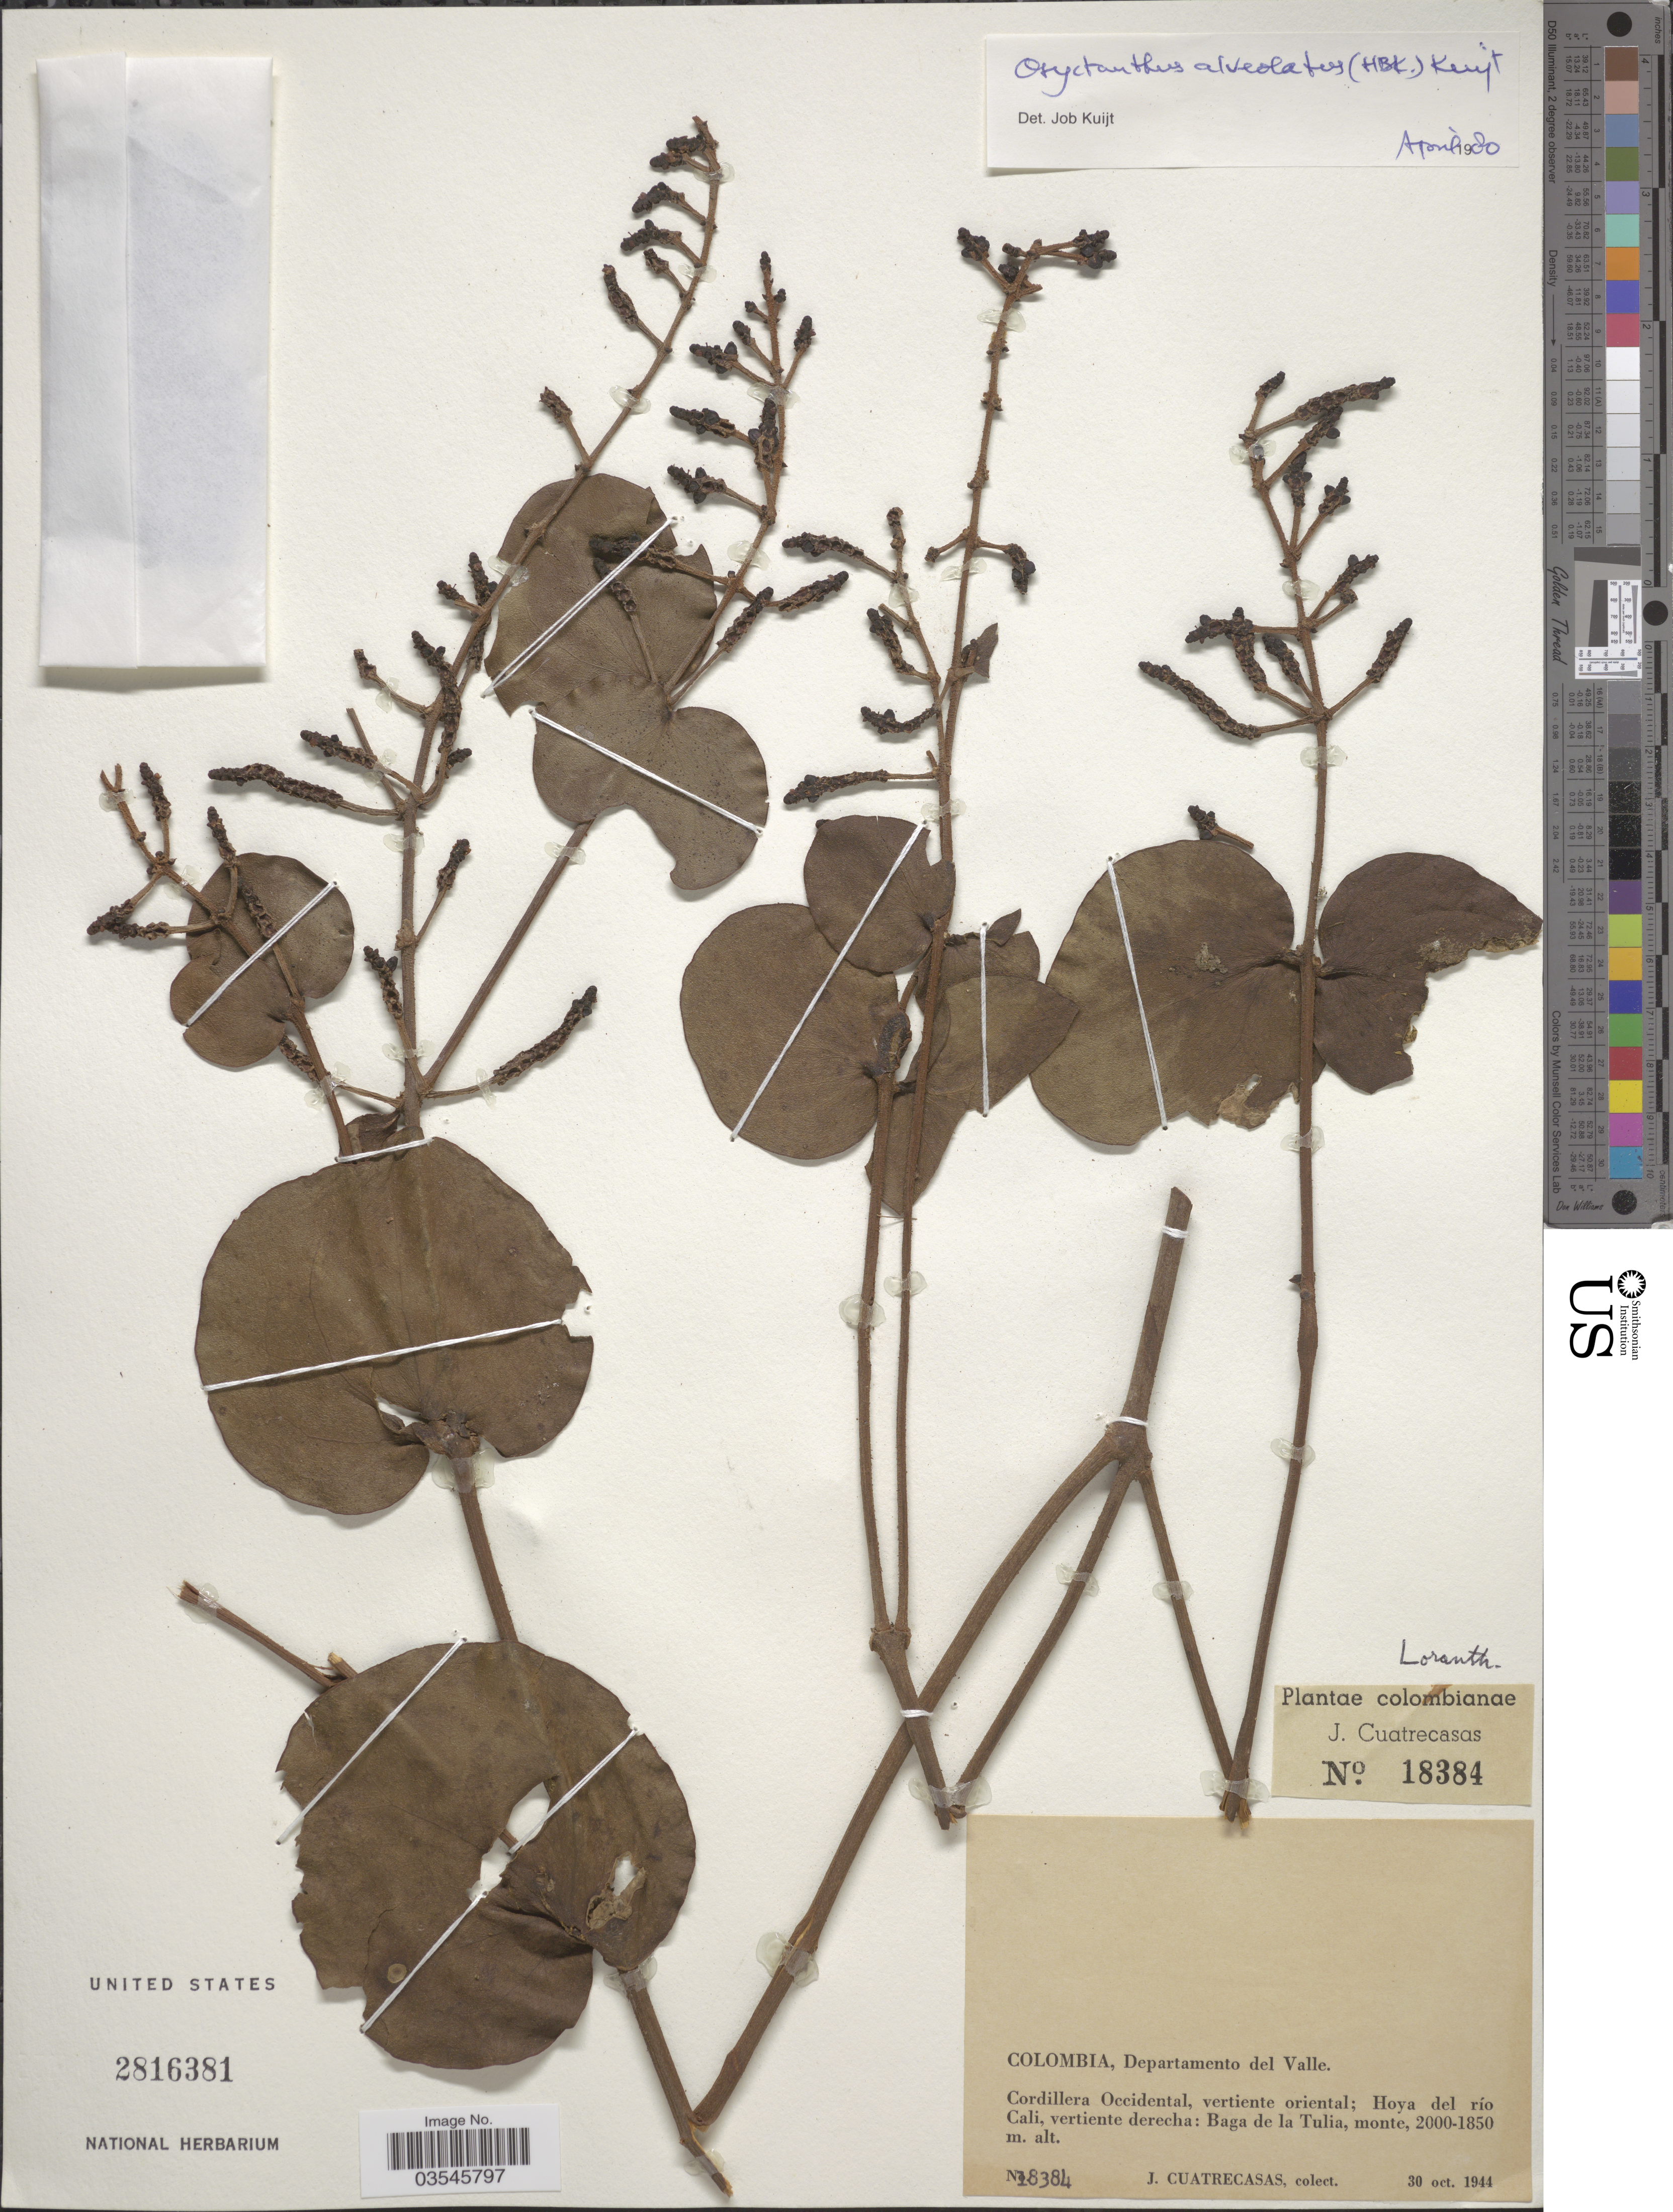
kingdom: Plantae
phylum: Tracheophyta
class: Magnoliopsida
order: Santalales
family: Loranthaceae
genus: Oryctanthus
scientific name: Oryctanthus alveolatus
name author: (Kunth) Kuijt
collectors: J. Cuatrecasas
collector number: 18384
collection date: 1944-10-30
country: Colombia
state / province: Valle del Cauca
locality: Departamento del Valle. Cordillera Occidental, vertiente oriental; Hoya del río Cali, vertiente derecha: Baga de la Tulia, monte.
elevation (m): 1850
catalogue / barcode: US 2816381